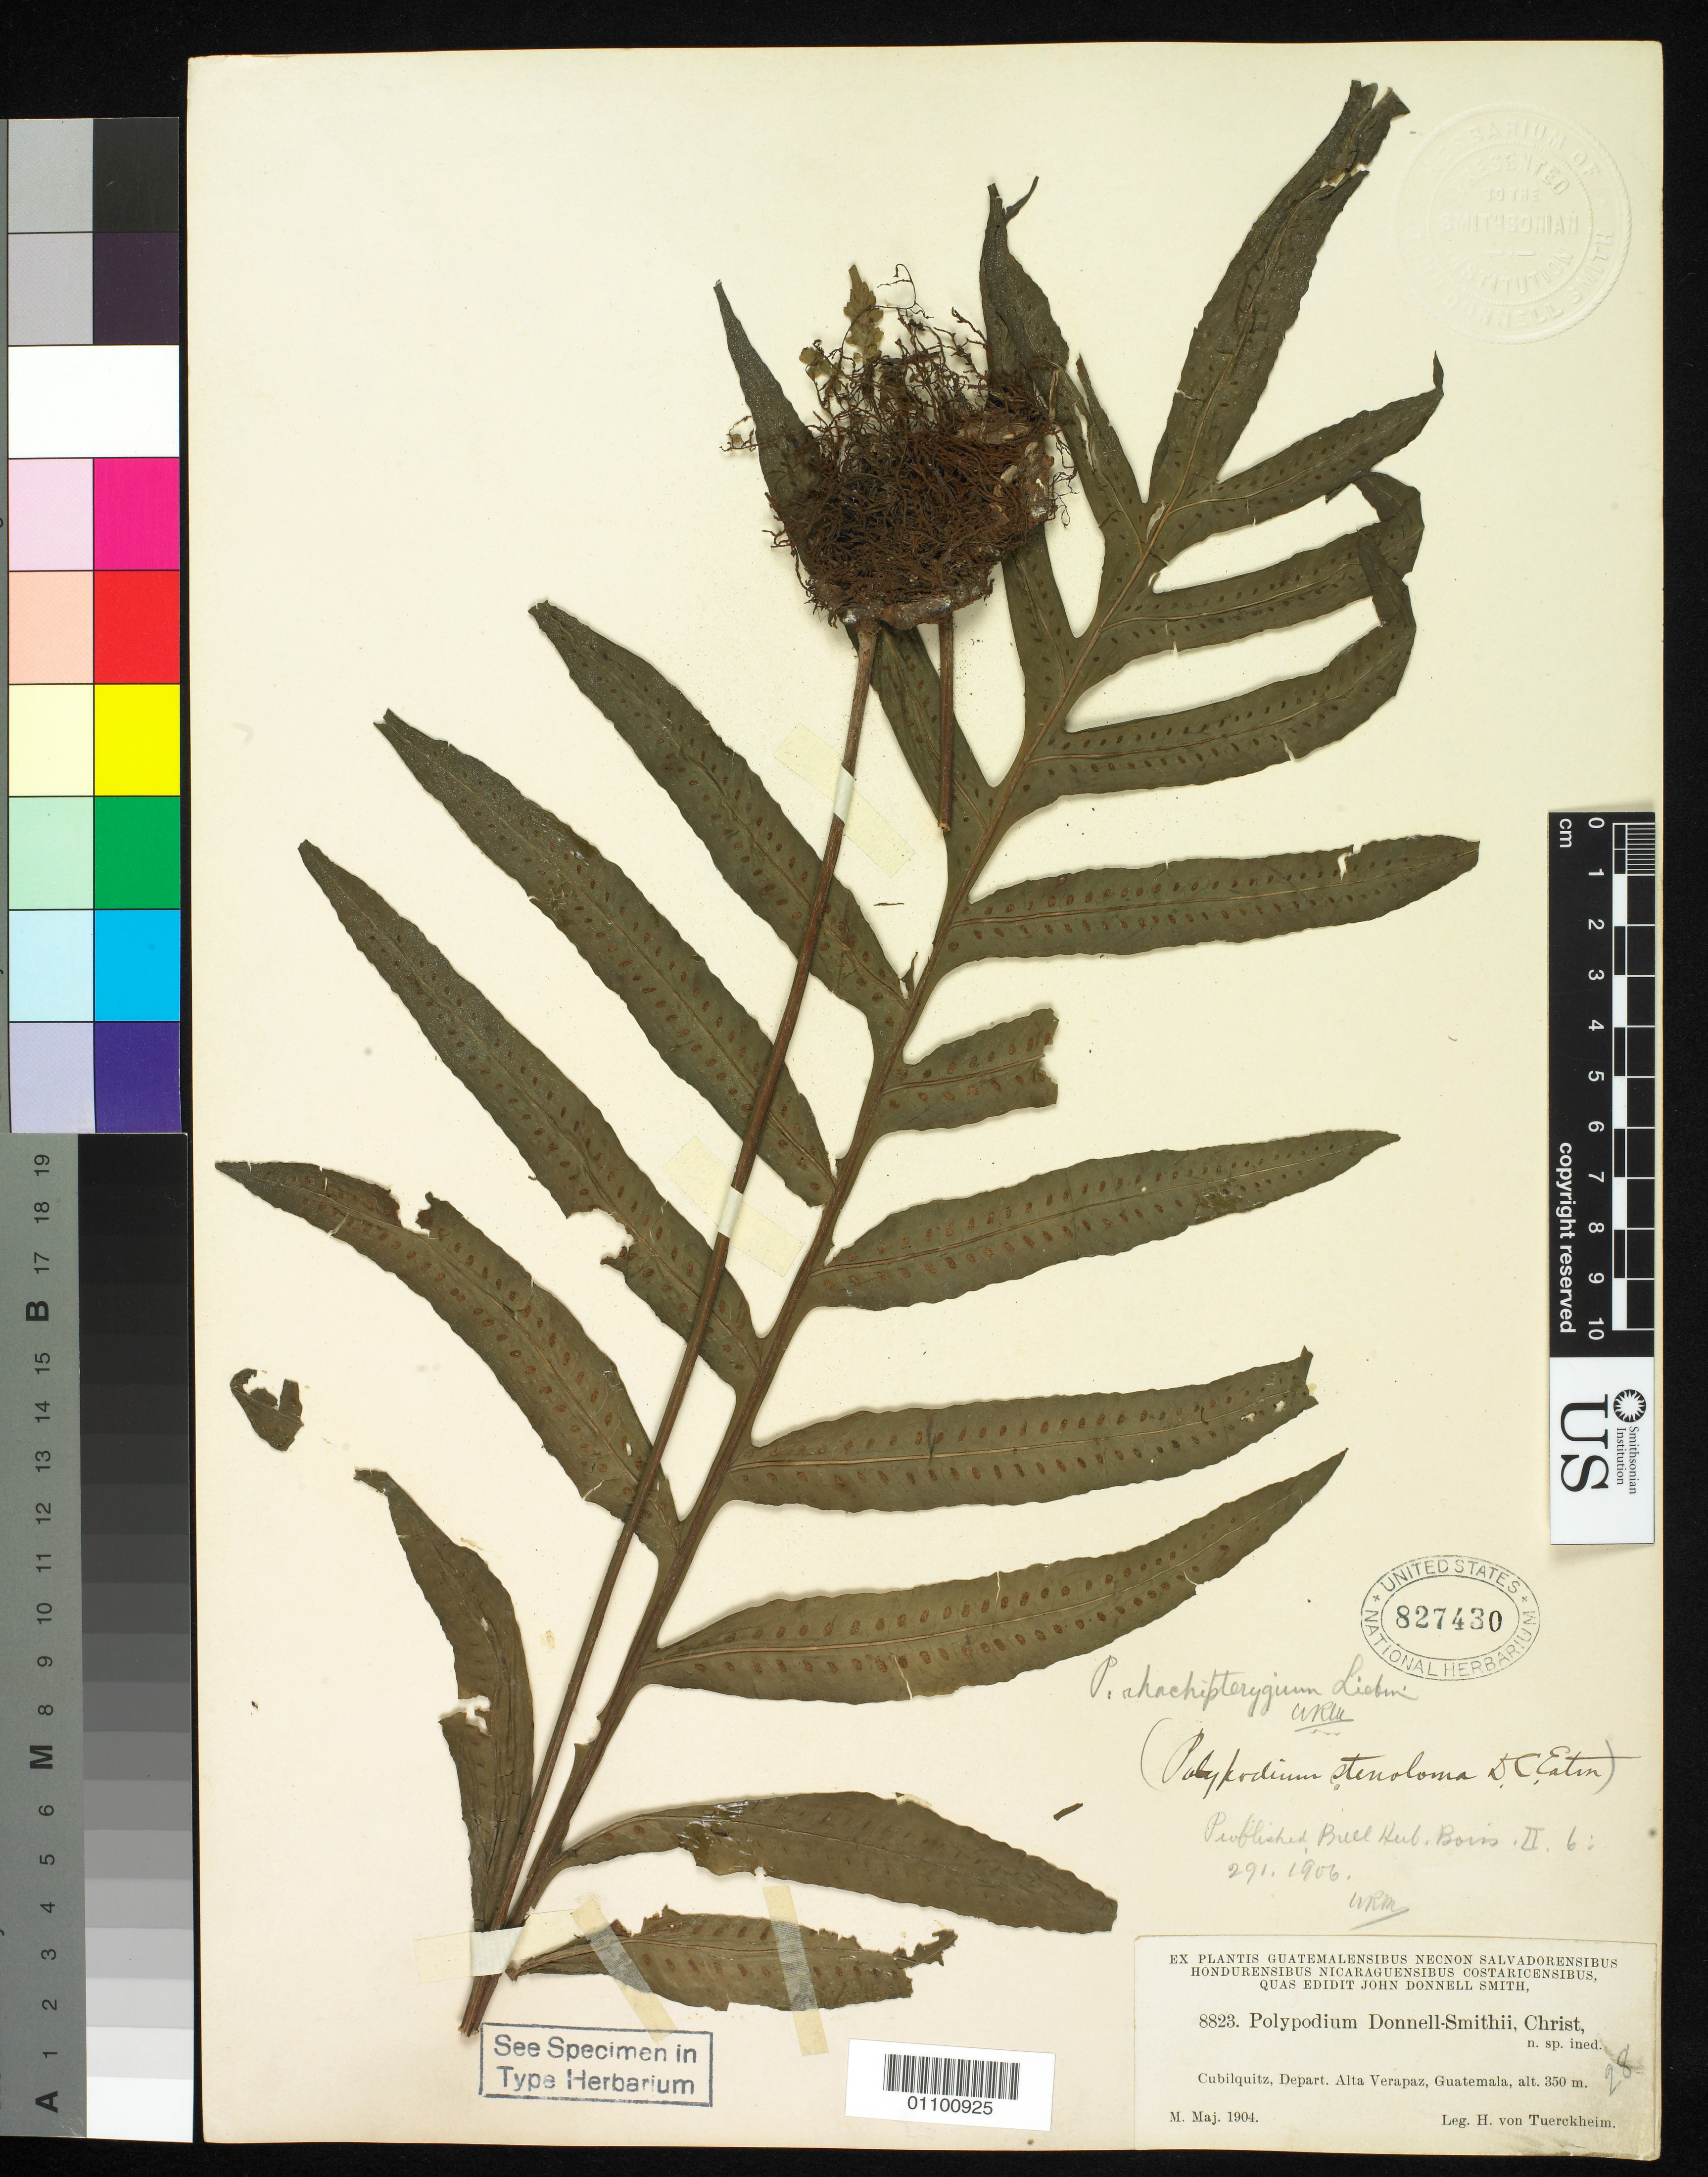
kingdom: Plantae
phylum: Tracheophyta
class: Polypodiopsida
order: Polypodiales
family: Polypodiaceae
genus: Polypodium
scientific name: Polypodium donnell-smithii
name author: Christ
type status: Isotype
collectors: H. von Türckheim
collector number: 8823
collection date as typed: May 1904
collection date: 1904-05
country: Guatemala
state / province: Alta Verapaz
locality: Cubliquitz.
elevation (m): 350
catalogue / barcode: US 827430